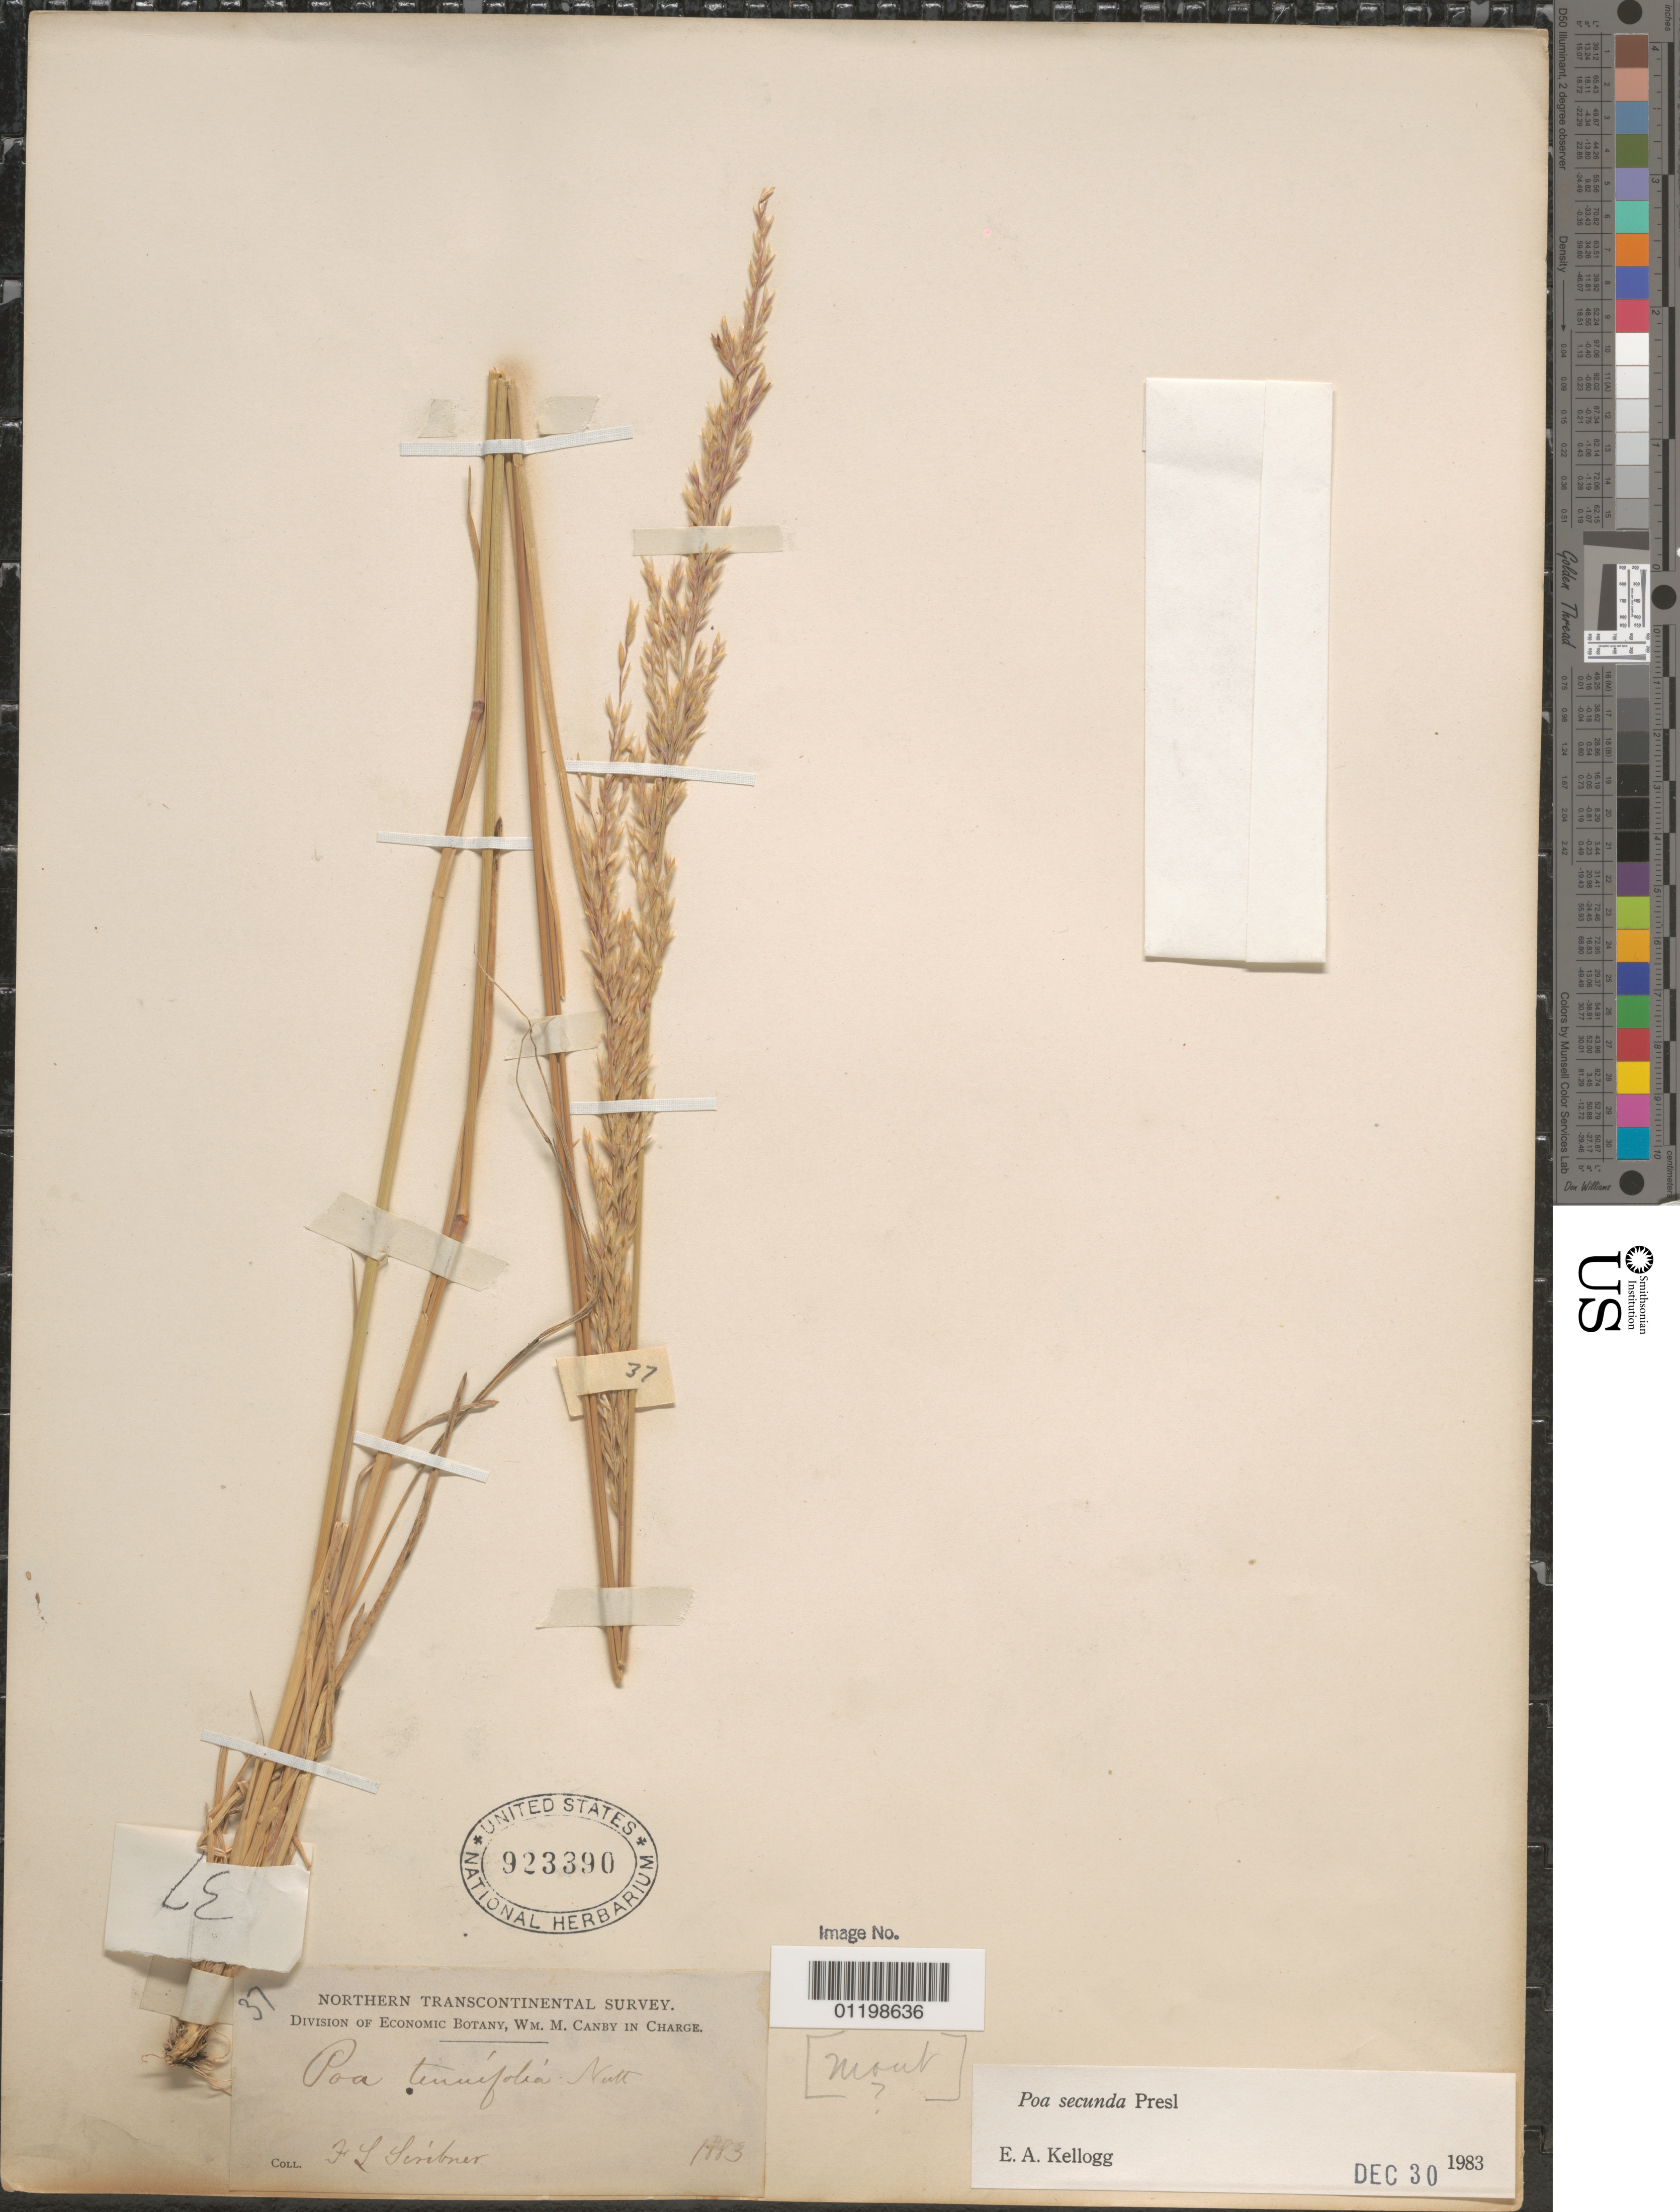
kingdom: Plantae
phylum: Tracheophyta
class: Liliopsida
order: Poales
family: Poaceae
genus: Poa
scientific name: Poa secunda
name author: J. Presl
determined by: Kellogg, E. A.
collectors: F. L. Scribner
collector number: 37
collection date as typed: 1883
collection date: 1883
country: United States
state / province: Montana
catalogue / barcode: US 923390